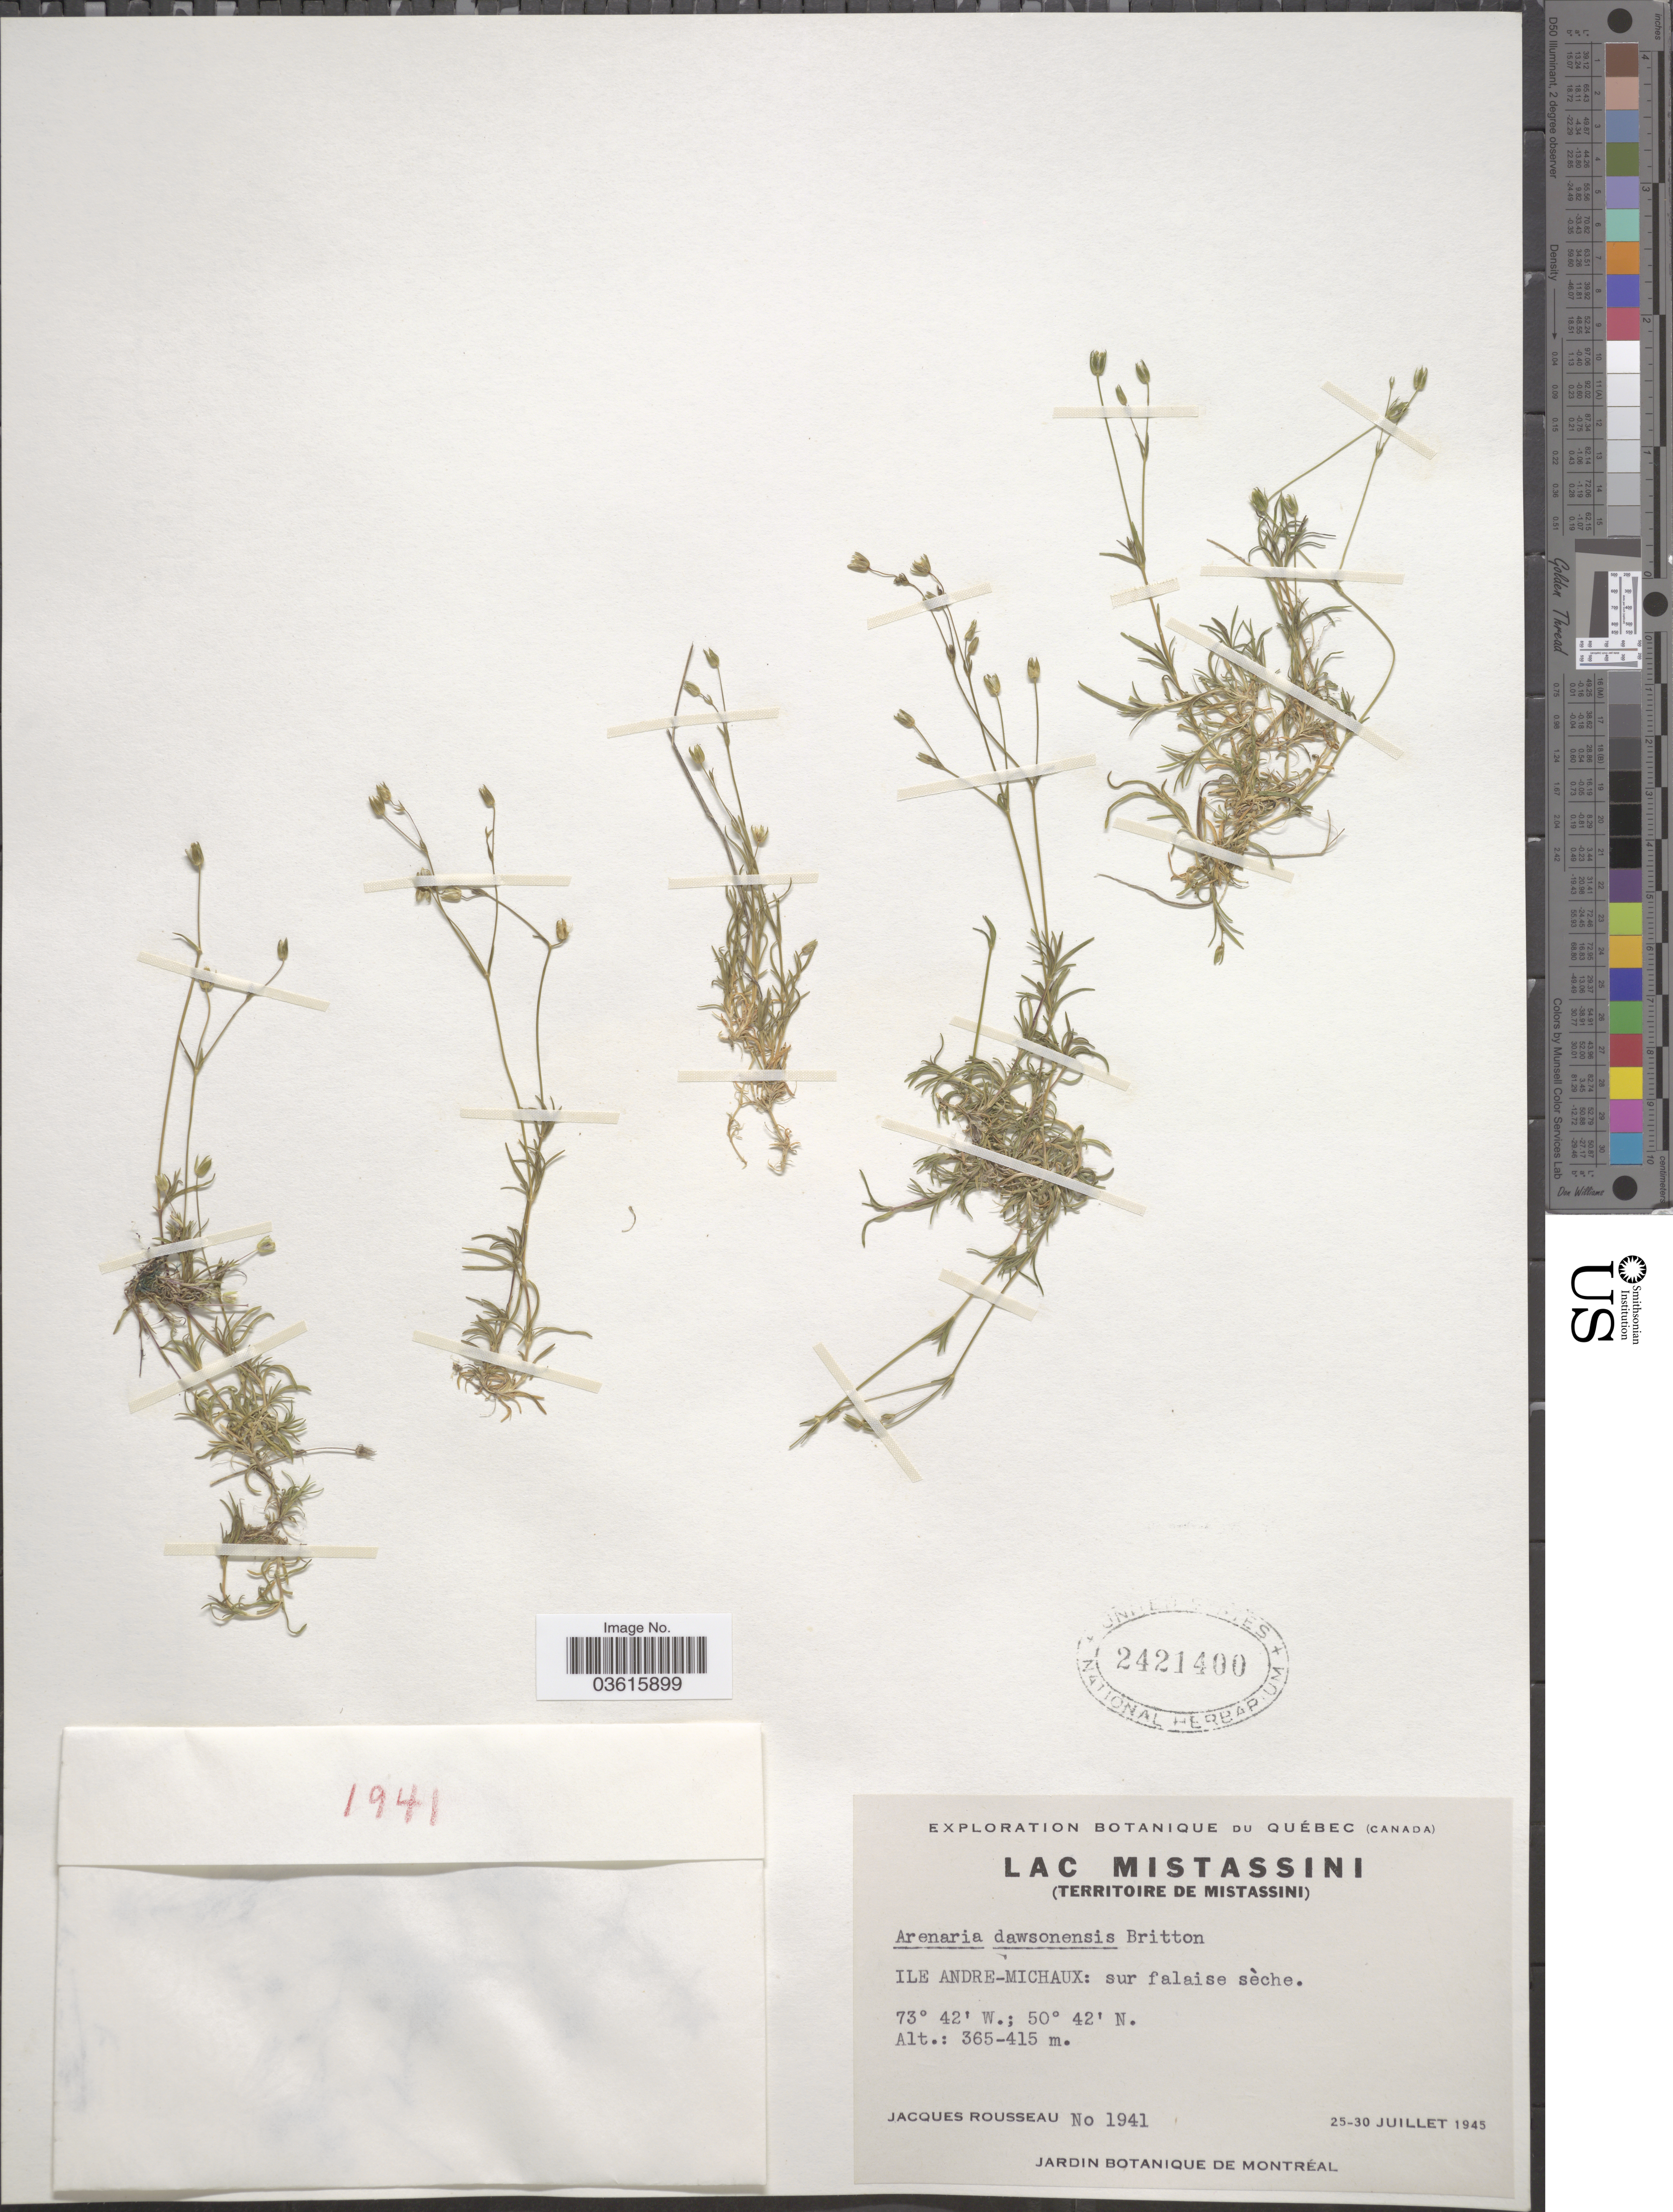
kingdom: Plantae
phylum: Tracheophyta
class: Magnoliopsida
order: Caryophyllales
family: Caryophyllaceae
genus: Minuartia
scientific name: Minuartia dawsonensis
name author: (Britton) House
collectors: J. Rousseau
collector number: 1941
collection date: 1945-07-25/1945-07-30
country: Canada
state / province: Quebec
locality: Lac Mistassini (Territoire de Mistassini). Ile Andre - Michaux: sur falaise sèche.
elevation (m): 365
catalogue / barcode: US 2421400